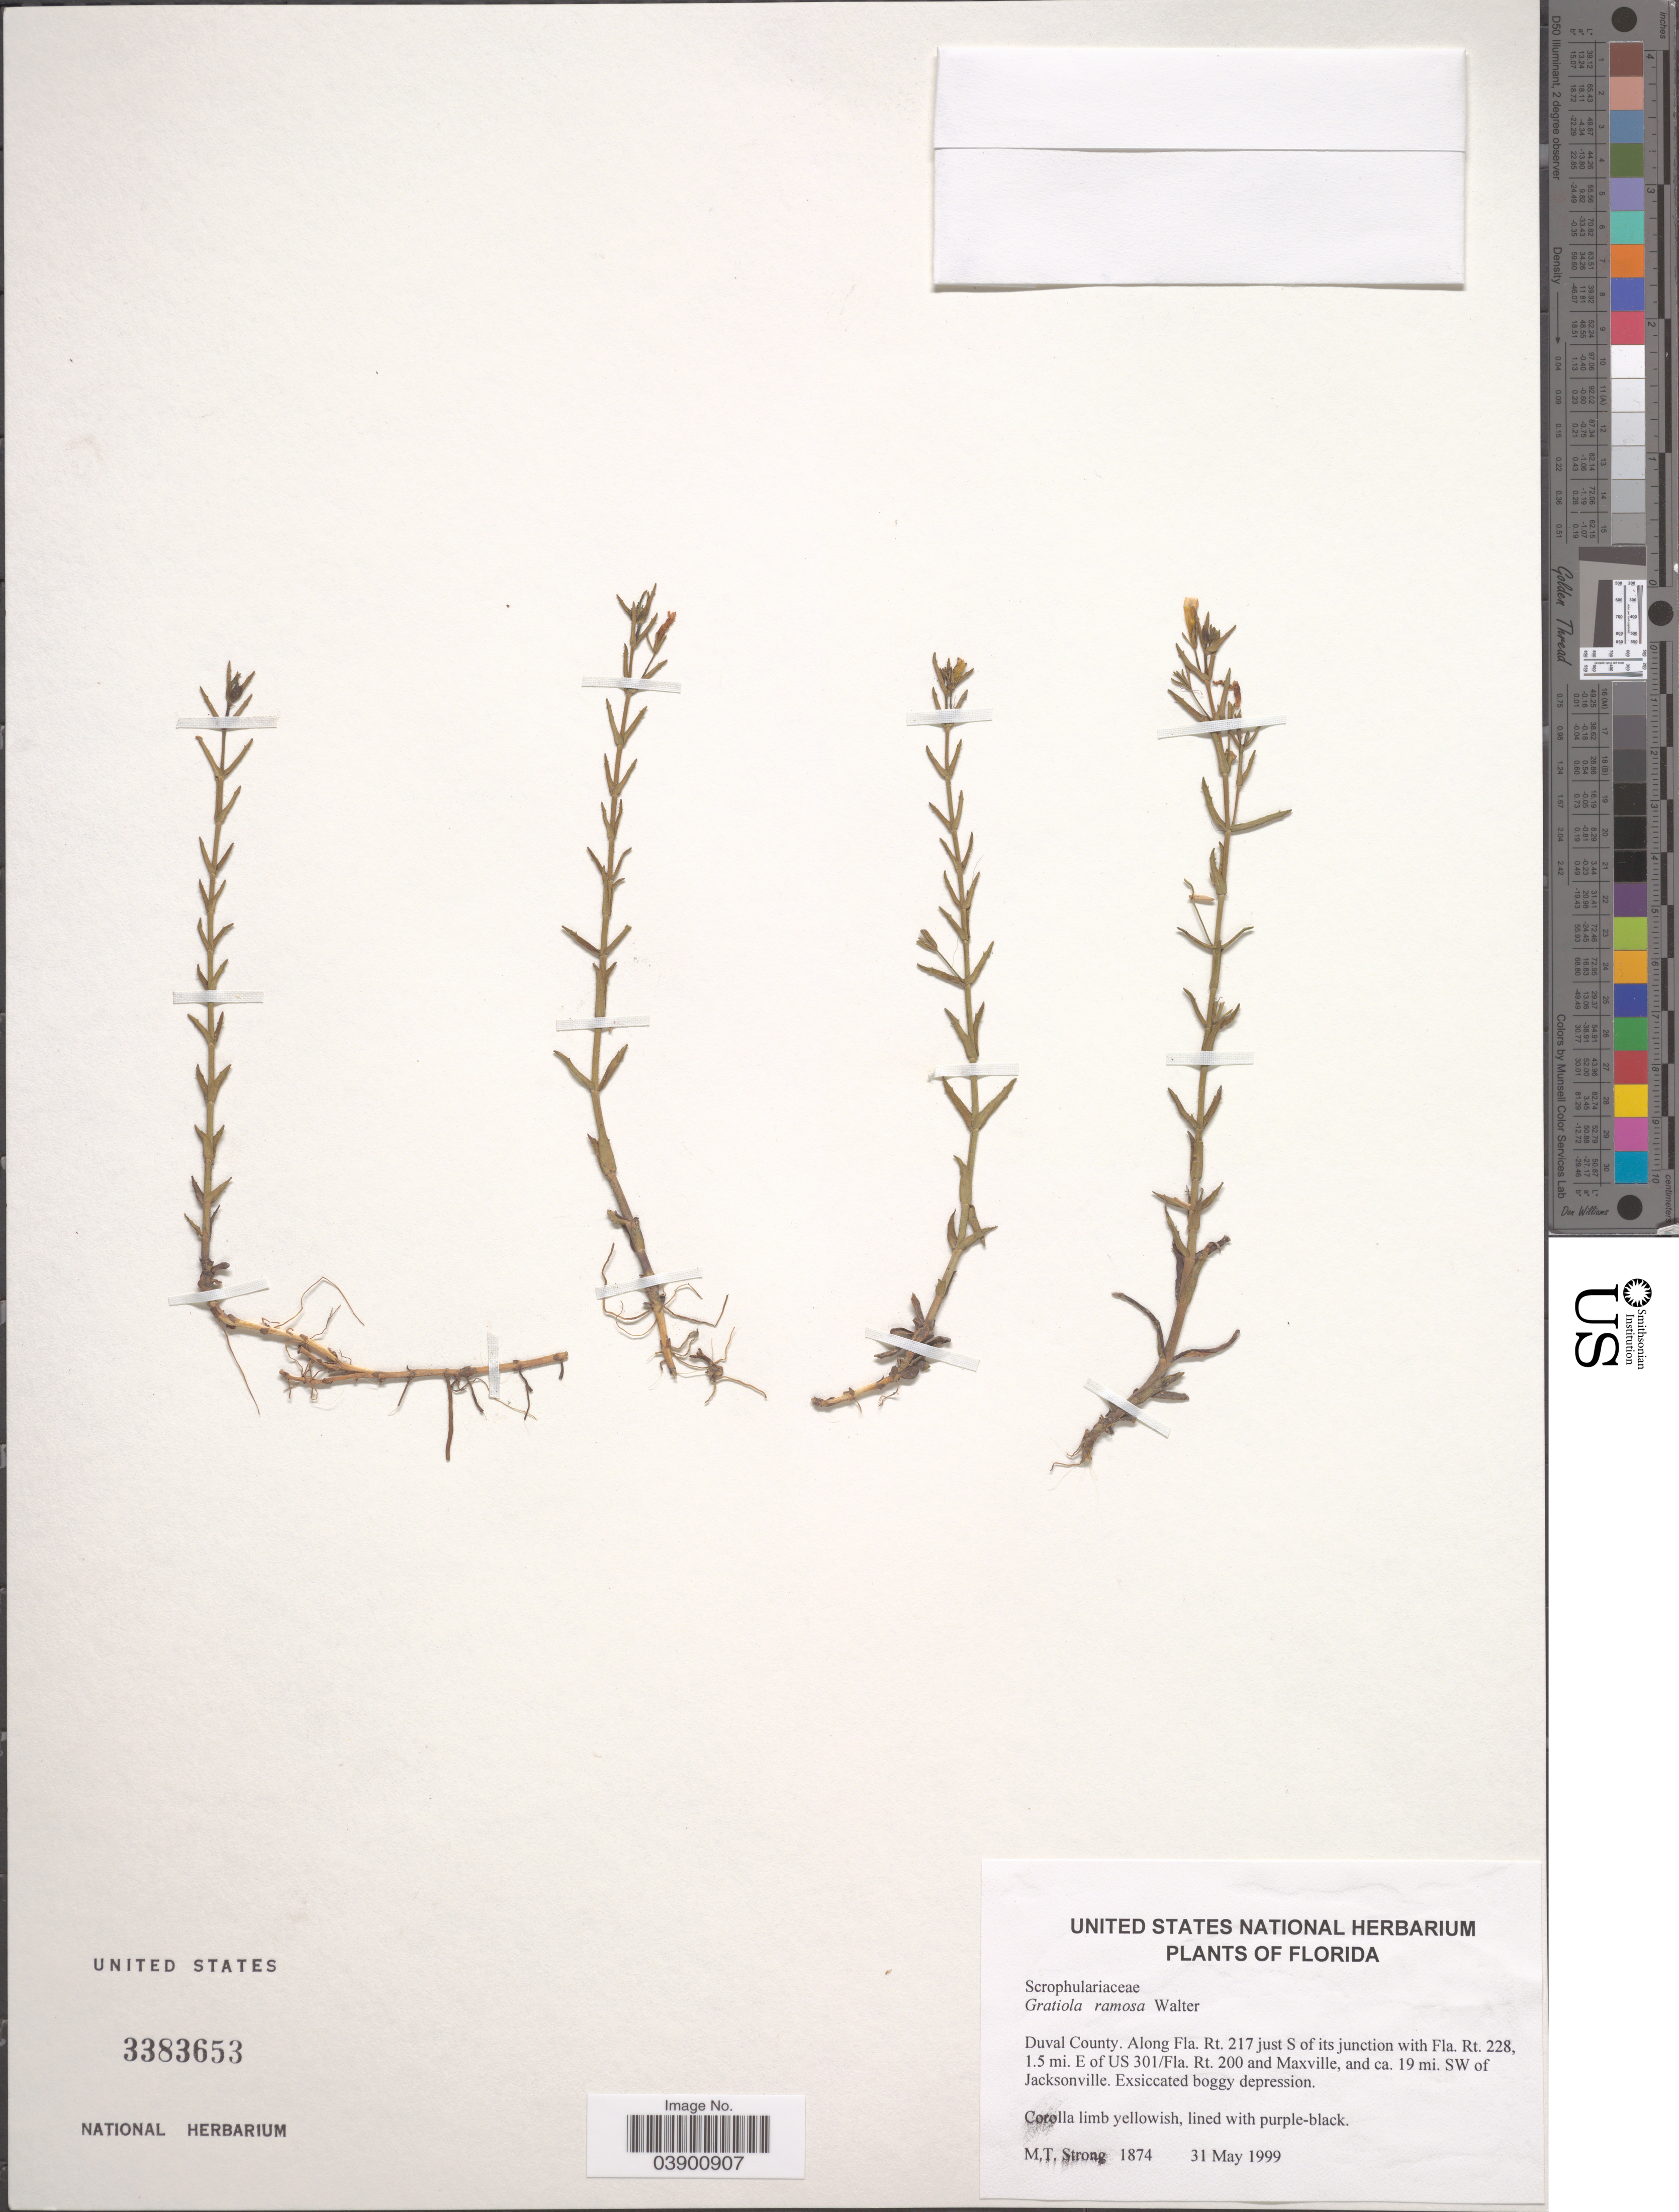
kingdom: Plantae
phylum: Tracheophyta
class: Magnoliopsida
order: Lamiales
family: Plantaginaceae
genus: Gratiola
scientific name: Gratiola ramosa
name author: Walter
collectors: M. T. Strong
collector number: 1874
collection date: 1999-05-31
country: United States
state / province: Florida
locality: Duval County. Along Fla. Rt. 217 just S of its junction with Fla. Rt 228, 1.5 mi. E of US 301/Fla. Rt. 200 and Maxville, and ca. 19 mi. SW of Jacksonville.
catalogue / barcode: US 3383653